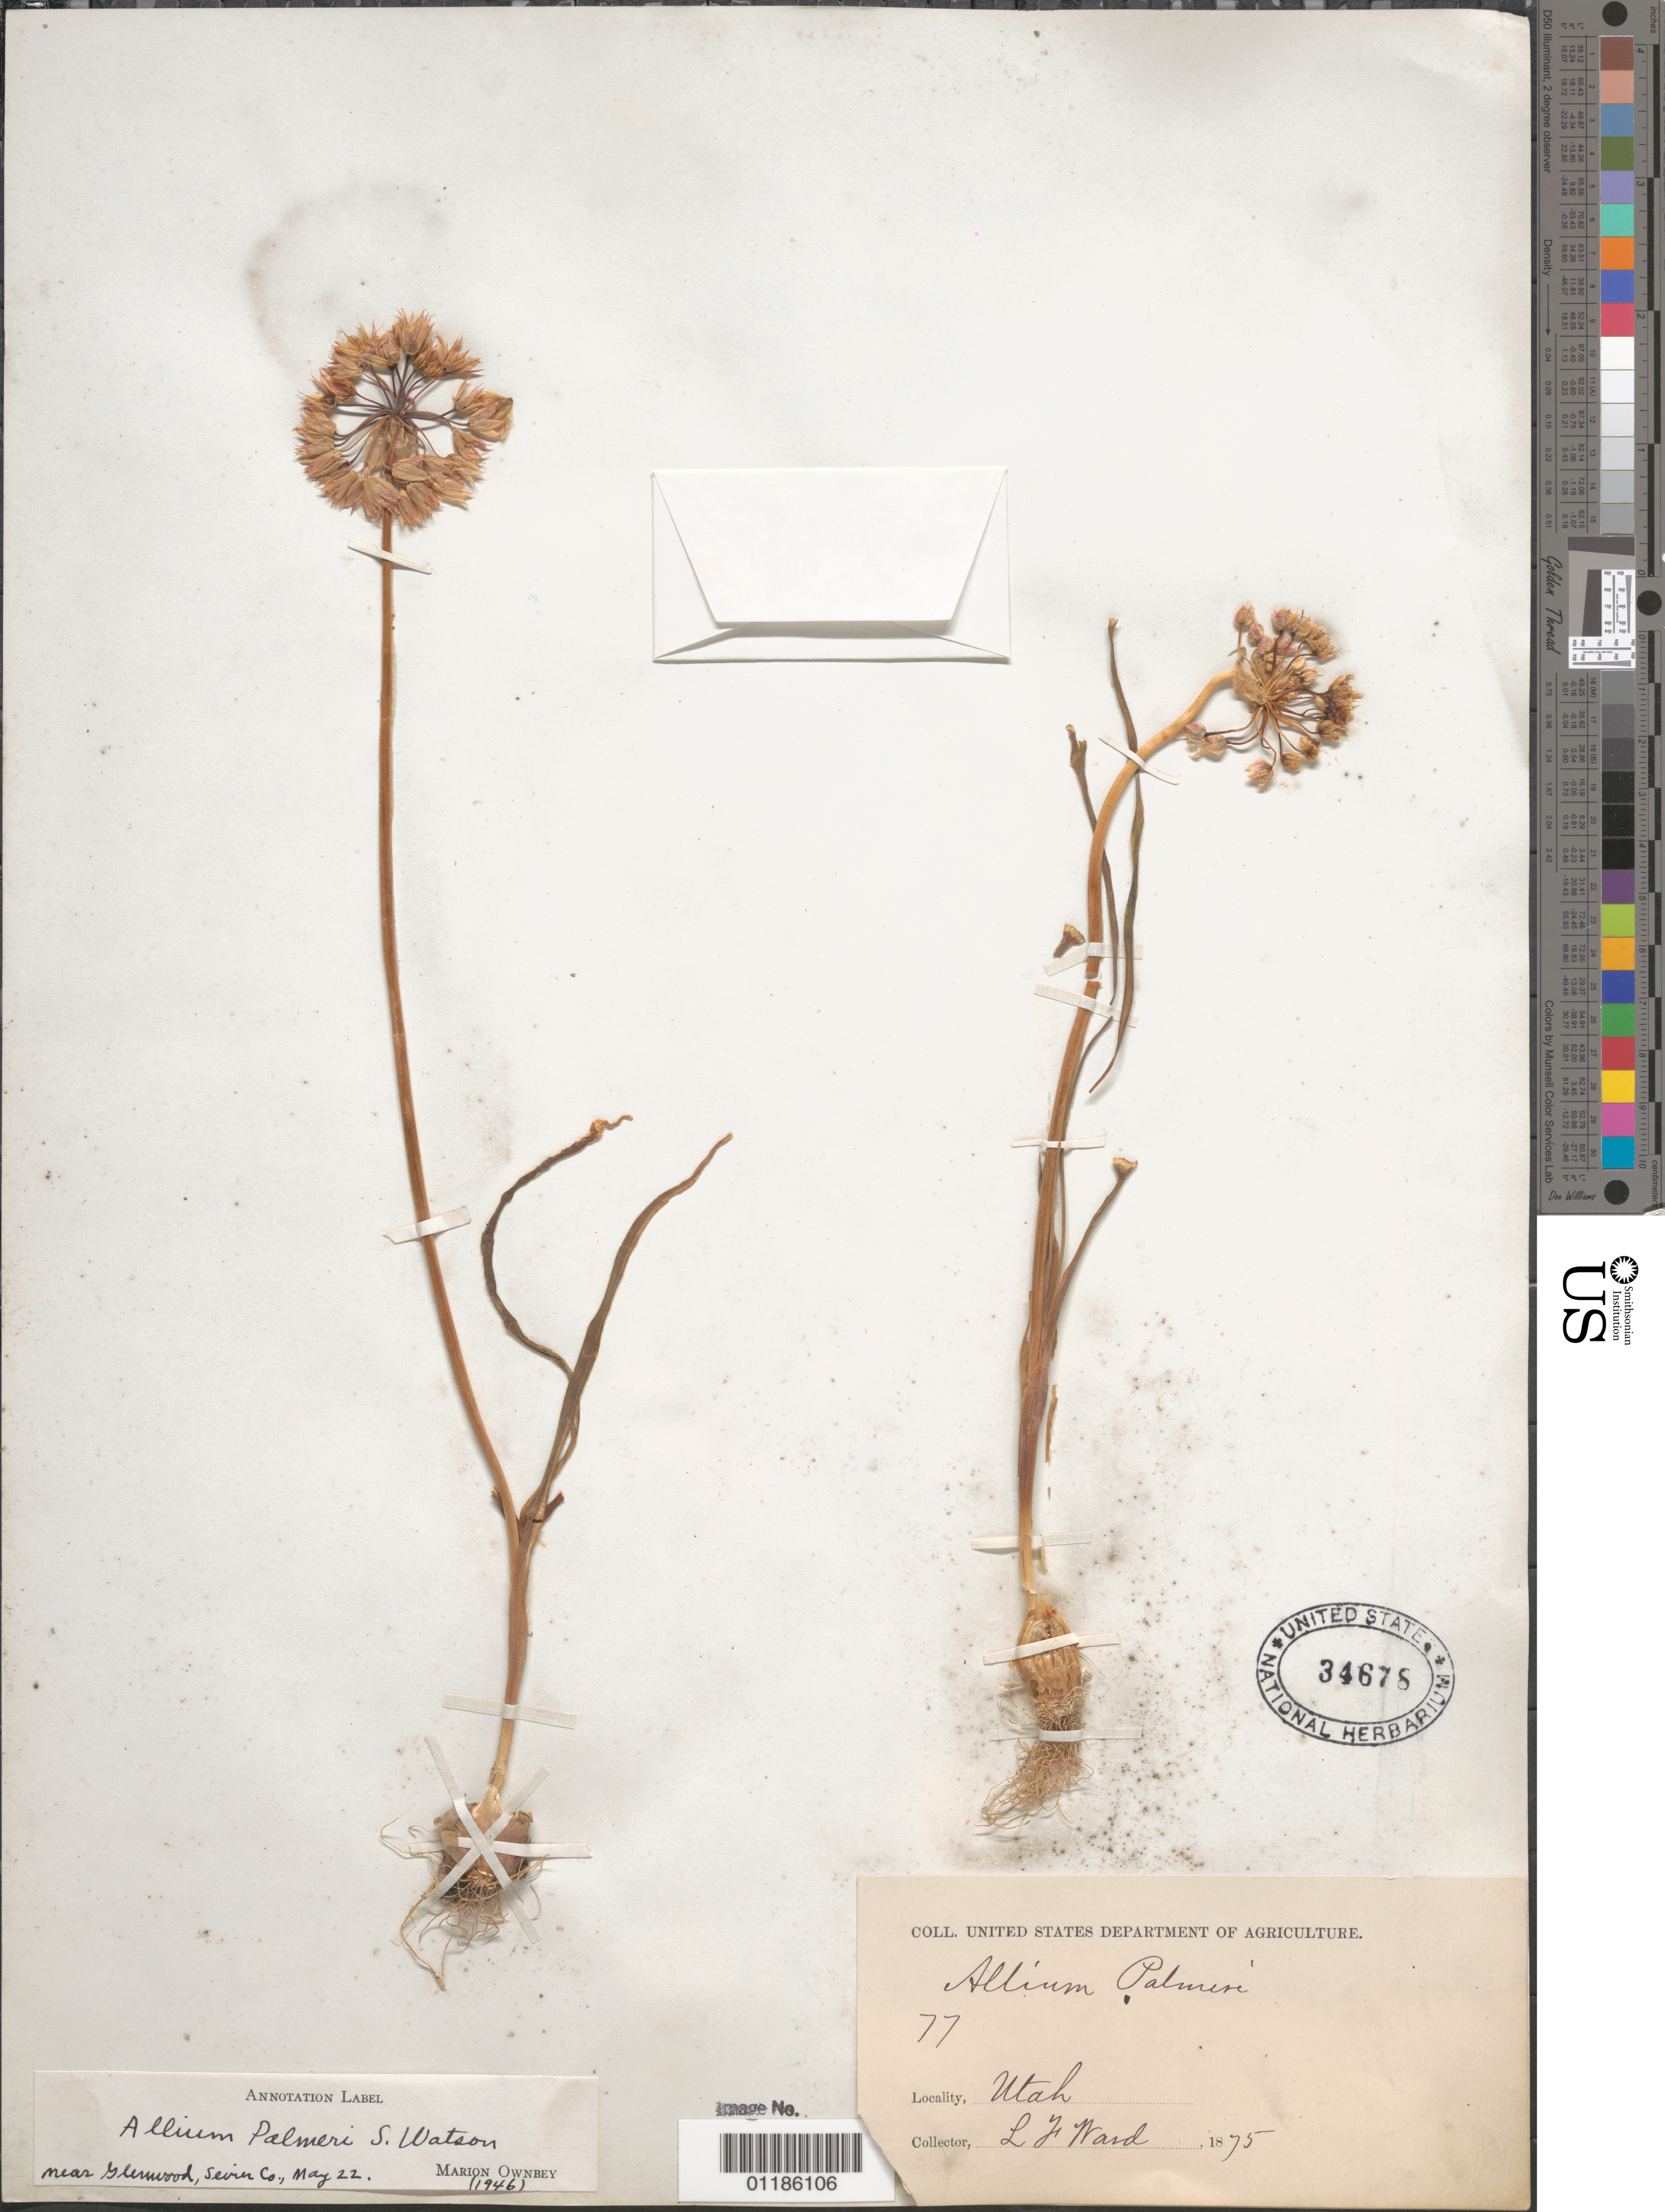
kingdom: Plantae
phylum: Tracheophyta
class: Liliopsida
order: Asparagales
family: Amaryllidaceae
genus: Allium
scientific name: Allium palmeri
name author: S. Watson in C. King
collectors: L. F. Ward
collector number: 77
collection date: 1875-05-22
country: United States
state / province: Utah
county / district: Sevier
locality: Near Glenwood.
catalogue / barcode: US 34678